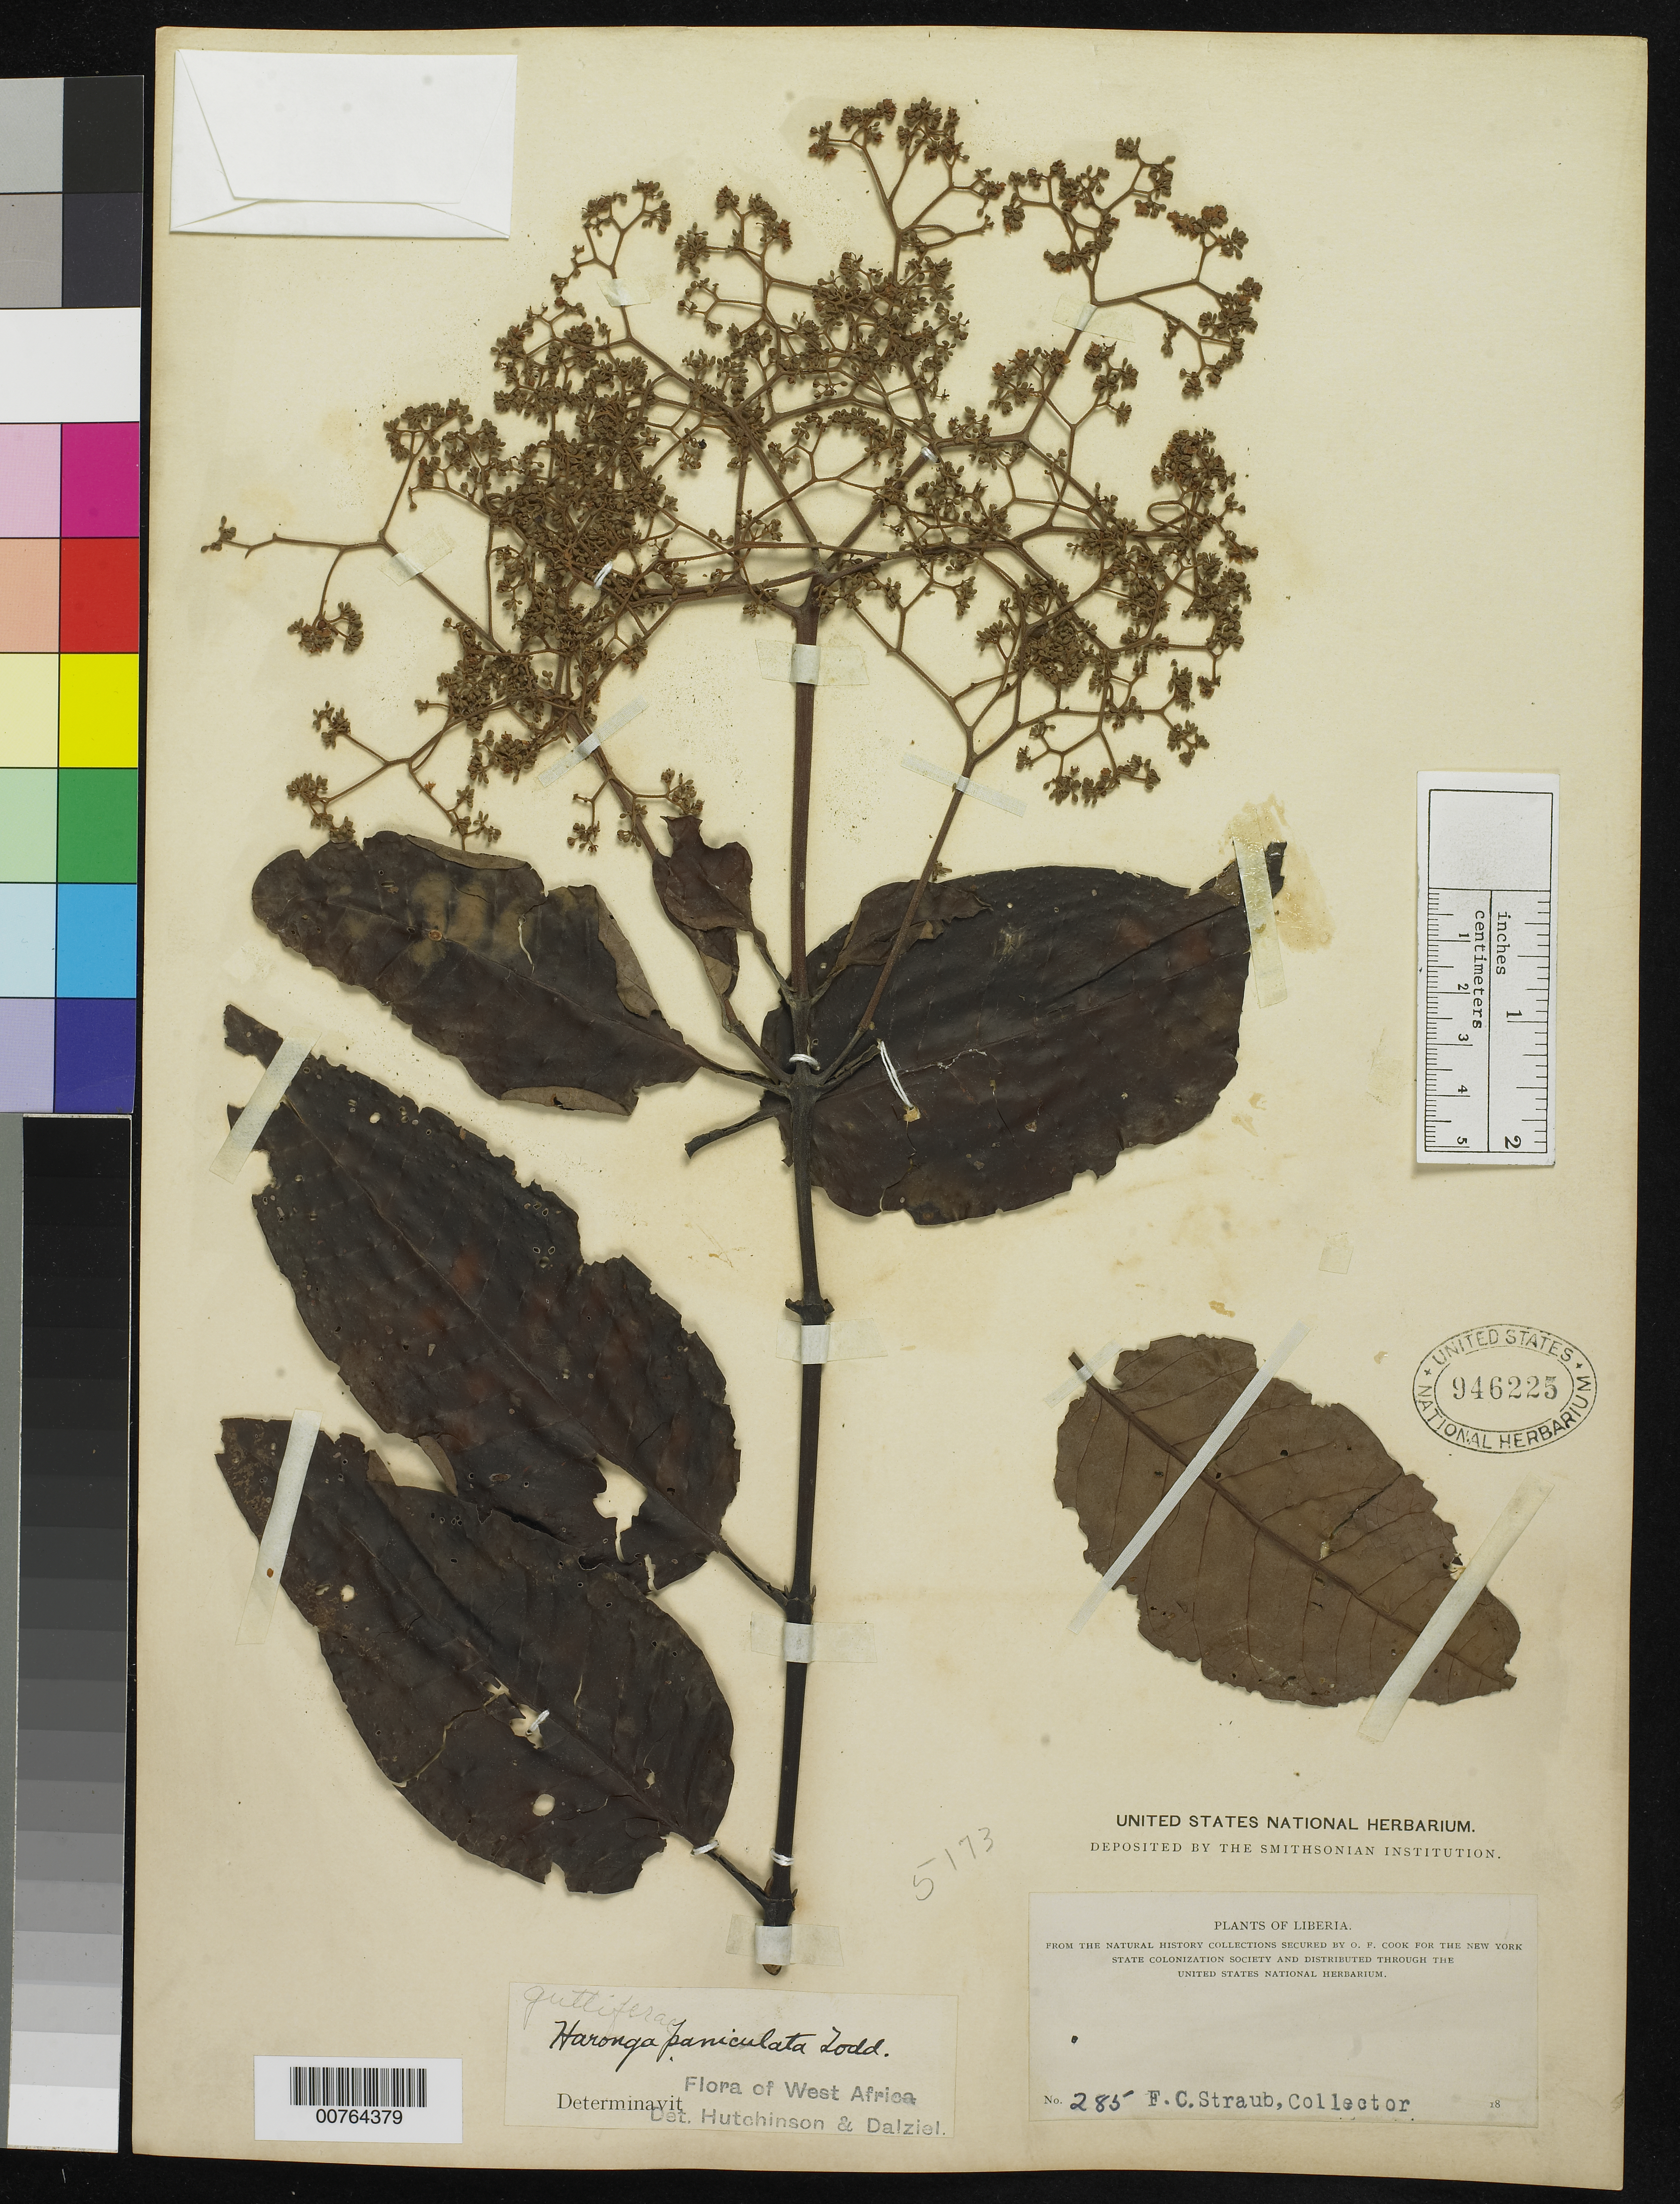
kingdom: Plantae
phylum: Tracheophyta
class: Magnoliopsida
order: Malpighiales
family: Hypericaceae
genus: Harungana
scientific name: Harungana madagascariensis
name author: Lam. ex Poir.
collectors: F. Straub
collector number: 285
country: Liberia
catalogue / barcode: US 946225